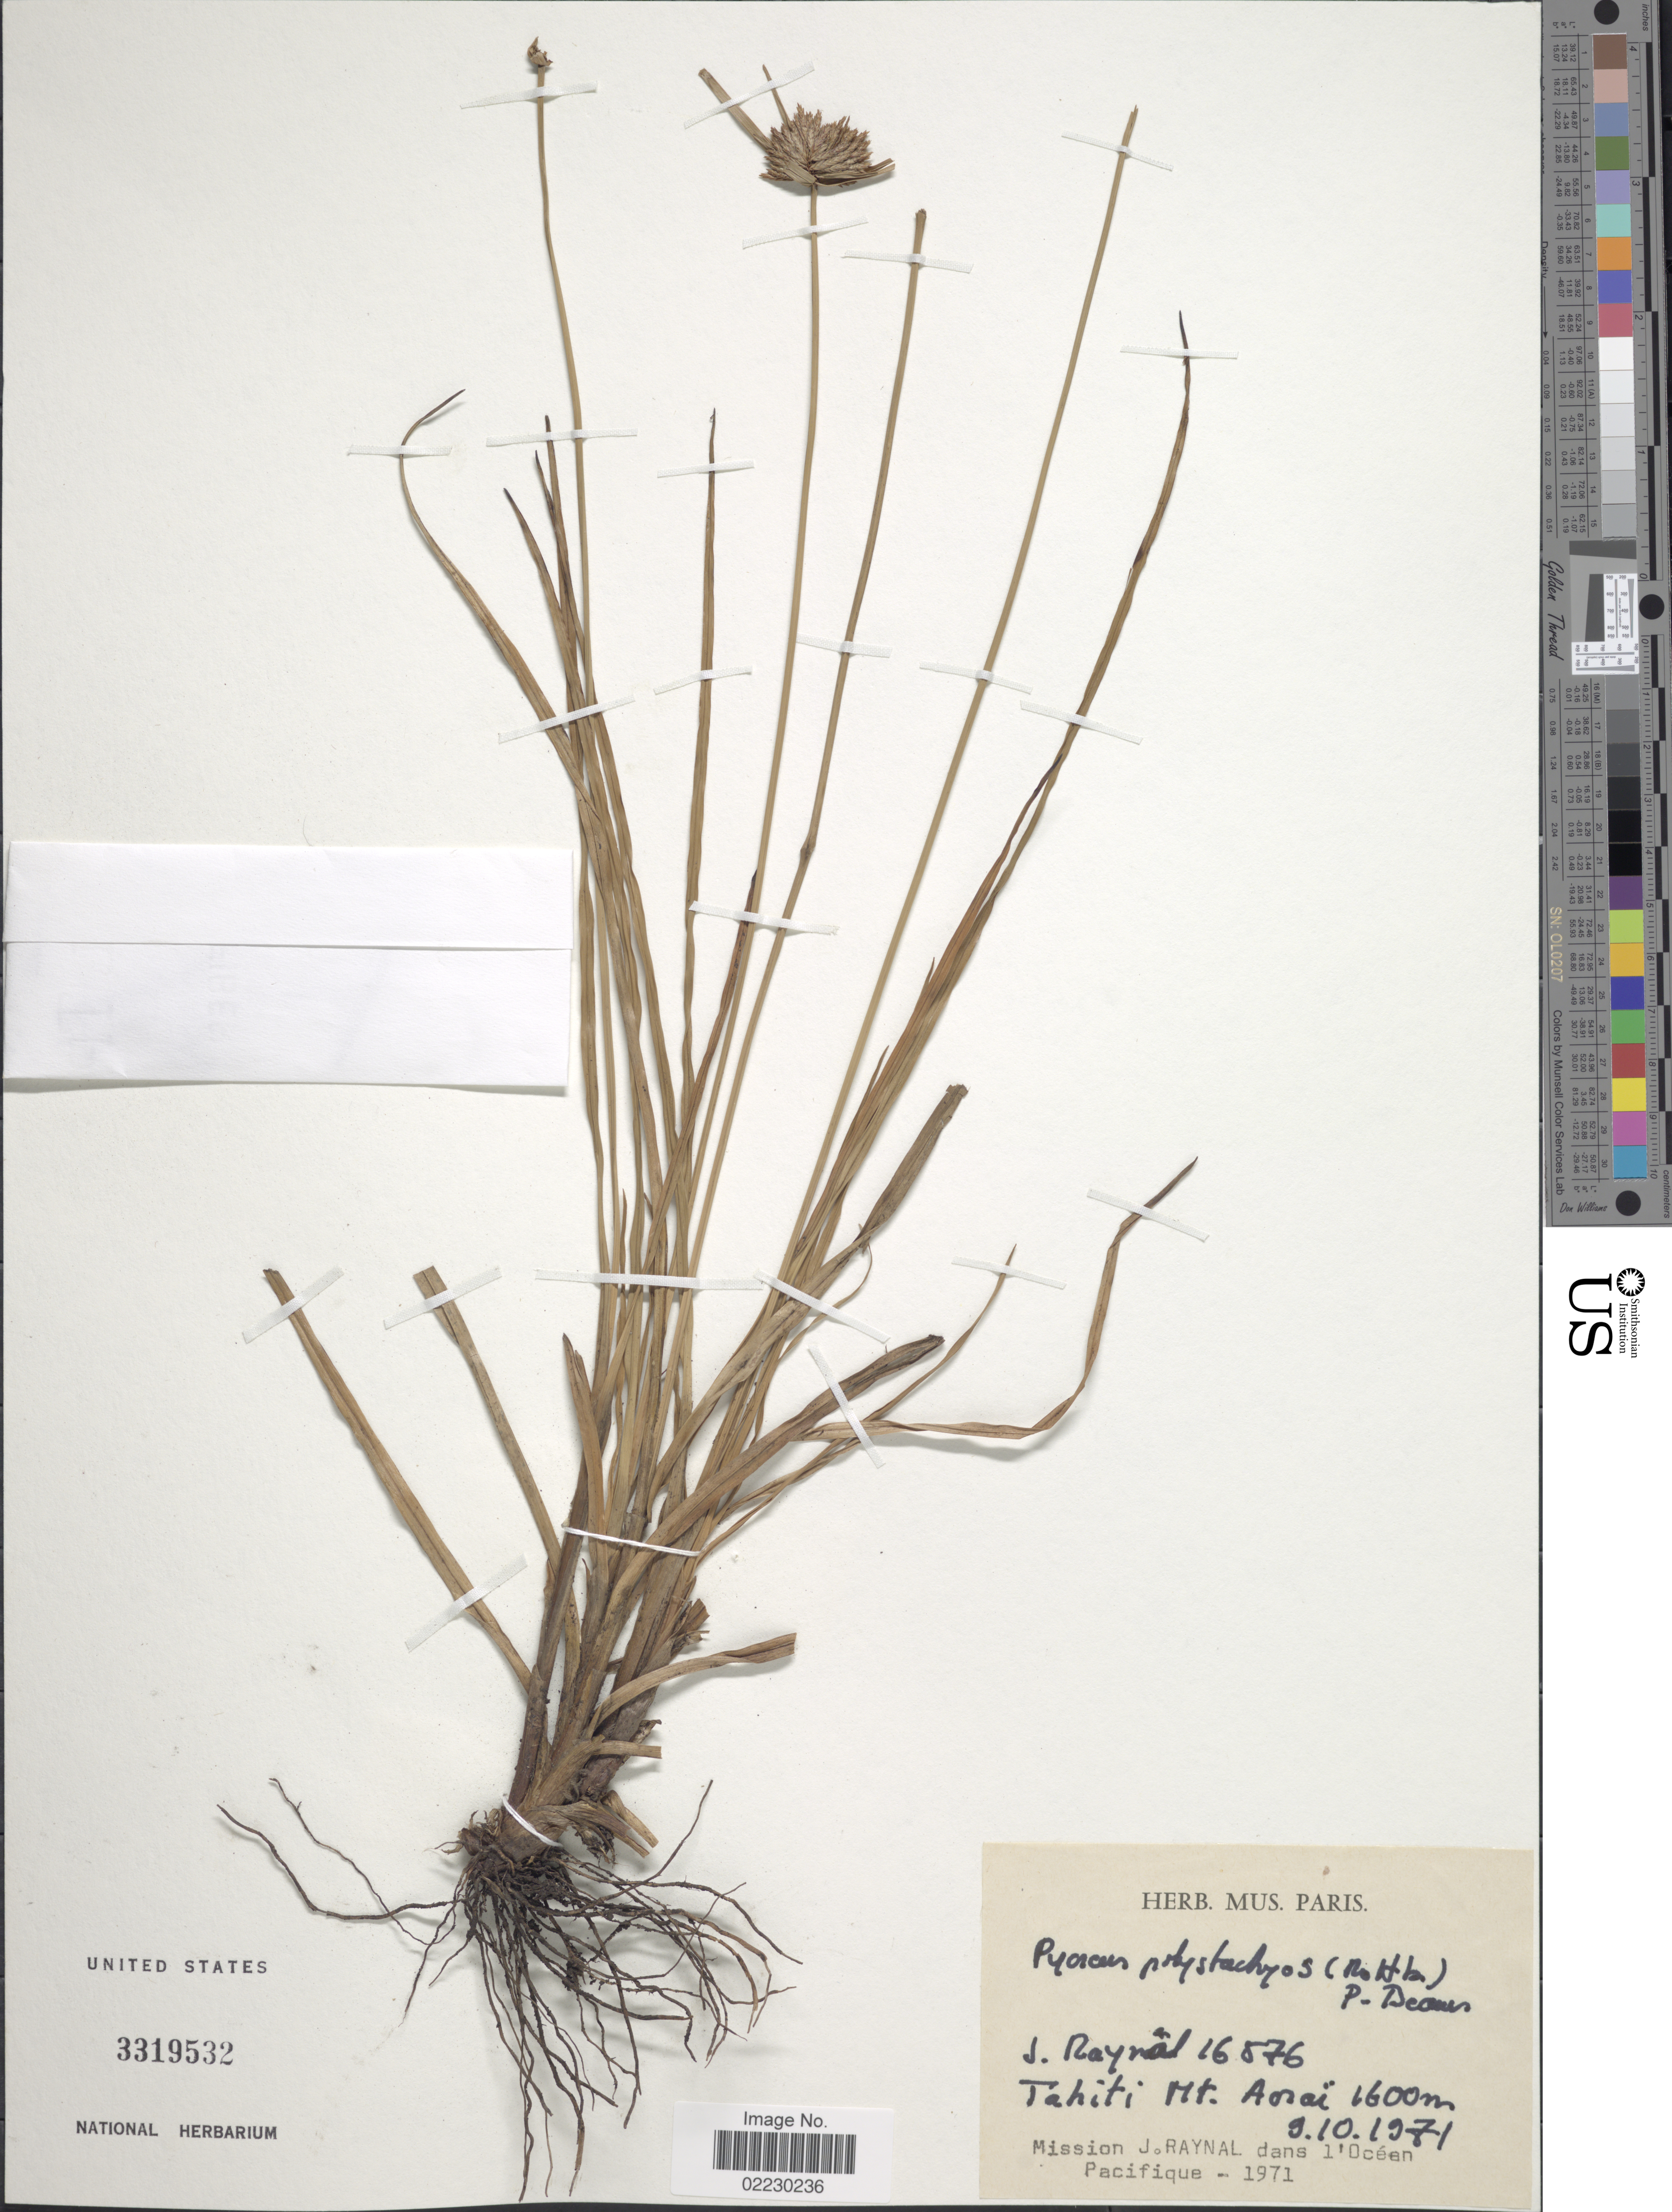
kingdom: Plantae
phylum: Tracheophyta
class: Liliopsida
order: Poales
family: Cyperaceae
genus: Cyperus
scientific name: Cyperus polystachyos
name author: Rottb.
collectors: J. Raynal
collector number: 16576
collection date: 1971-10-09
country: French Polynesia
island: Tahiti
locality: Tahiti Mt. Aorai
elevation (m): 1600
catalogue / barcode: US 3319532